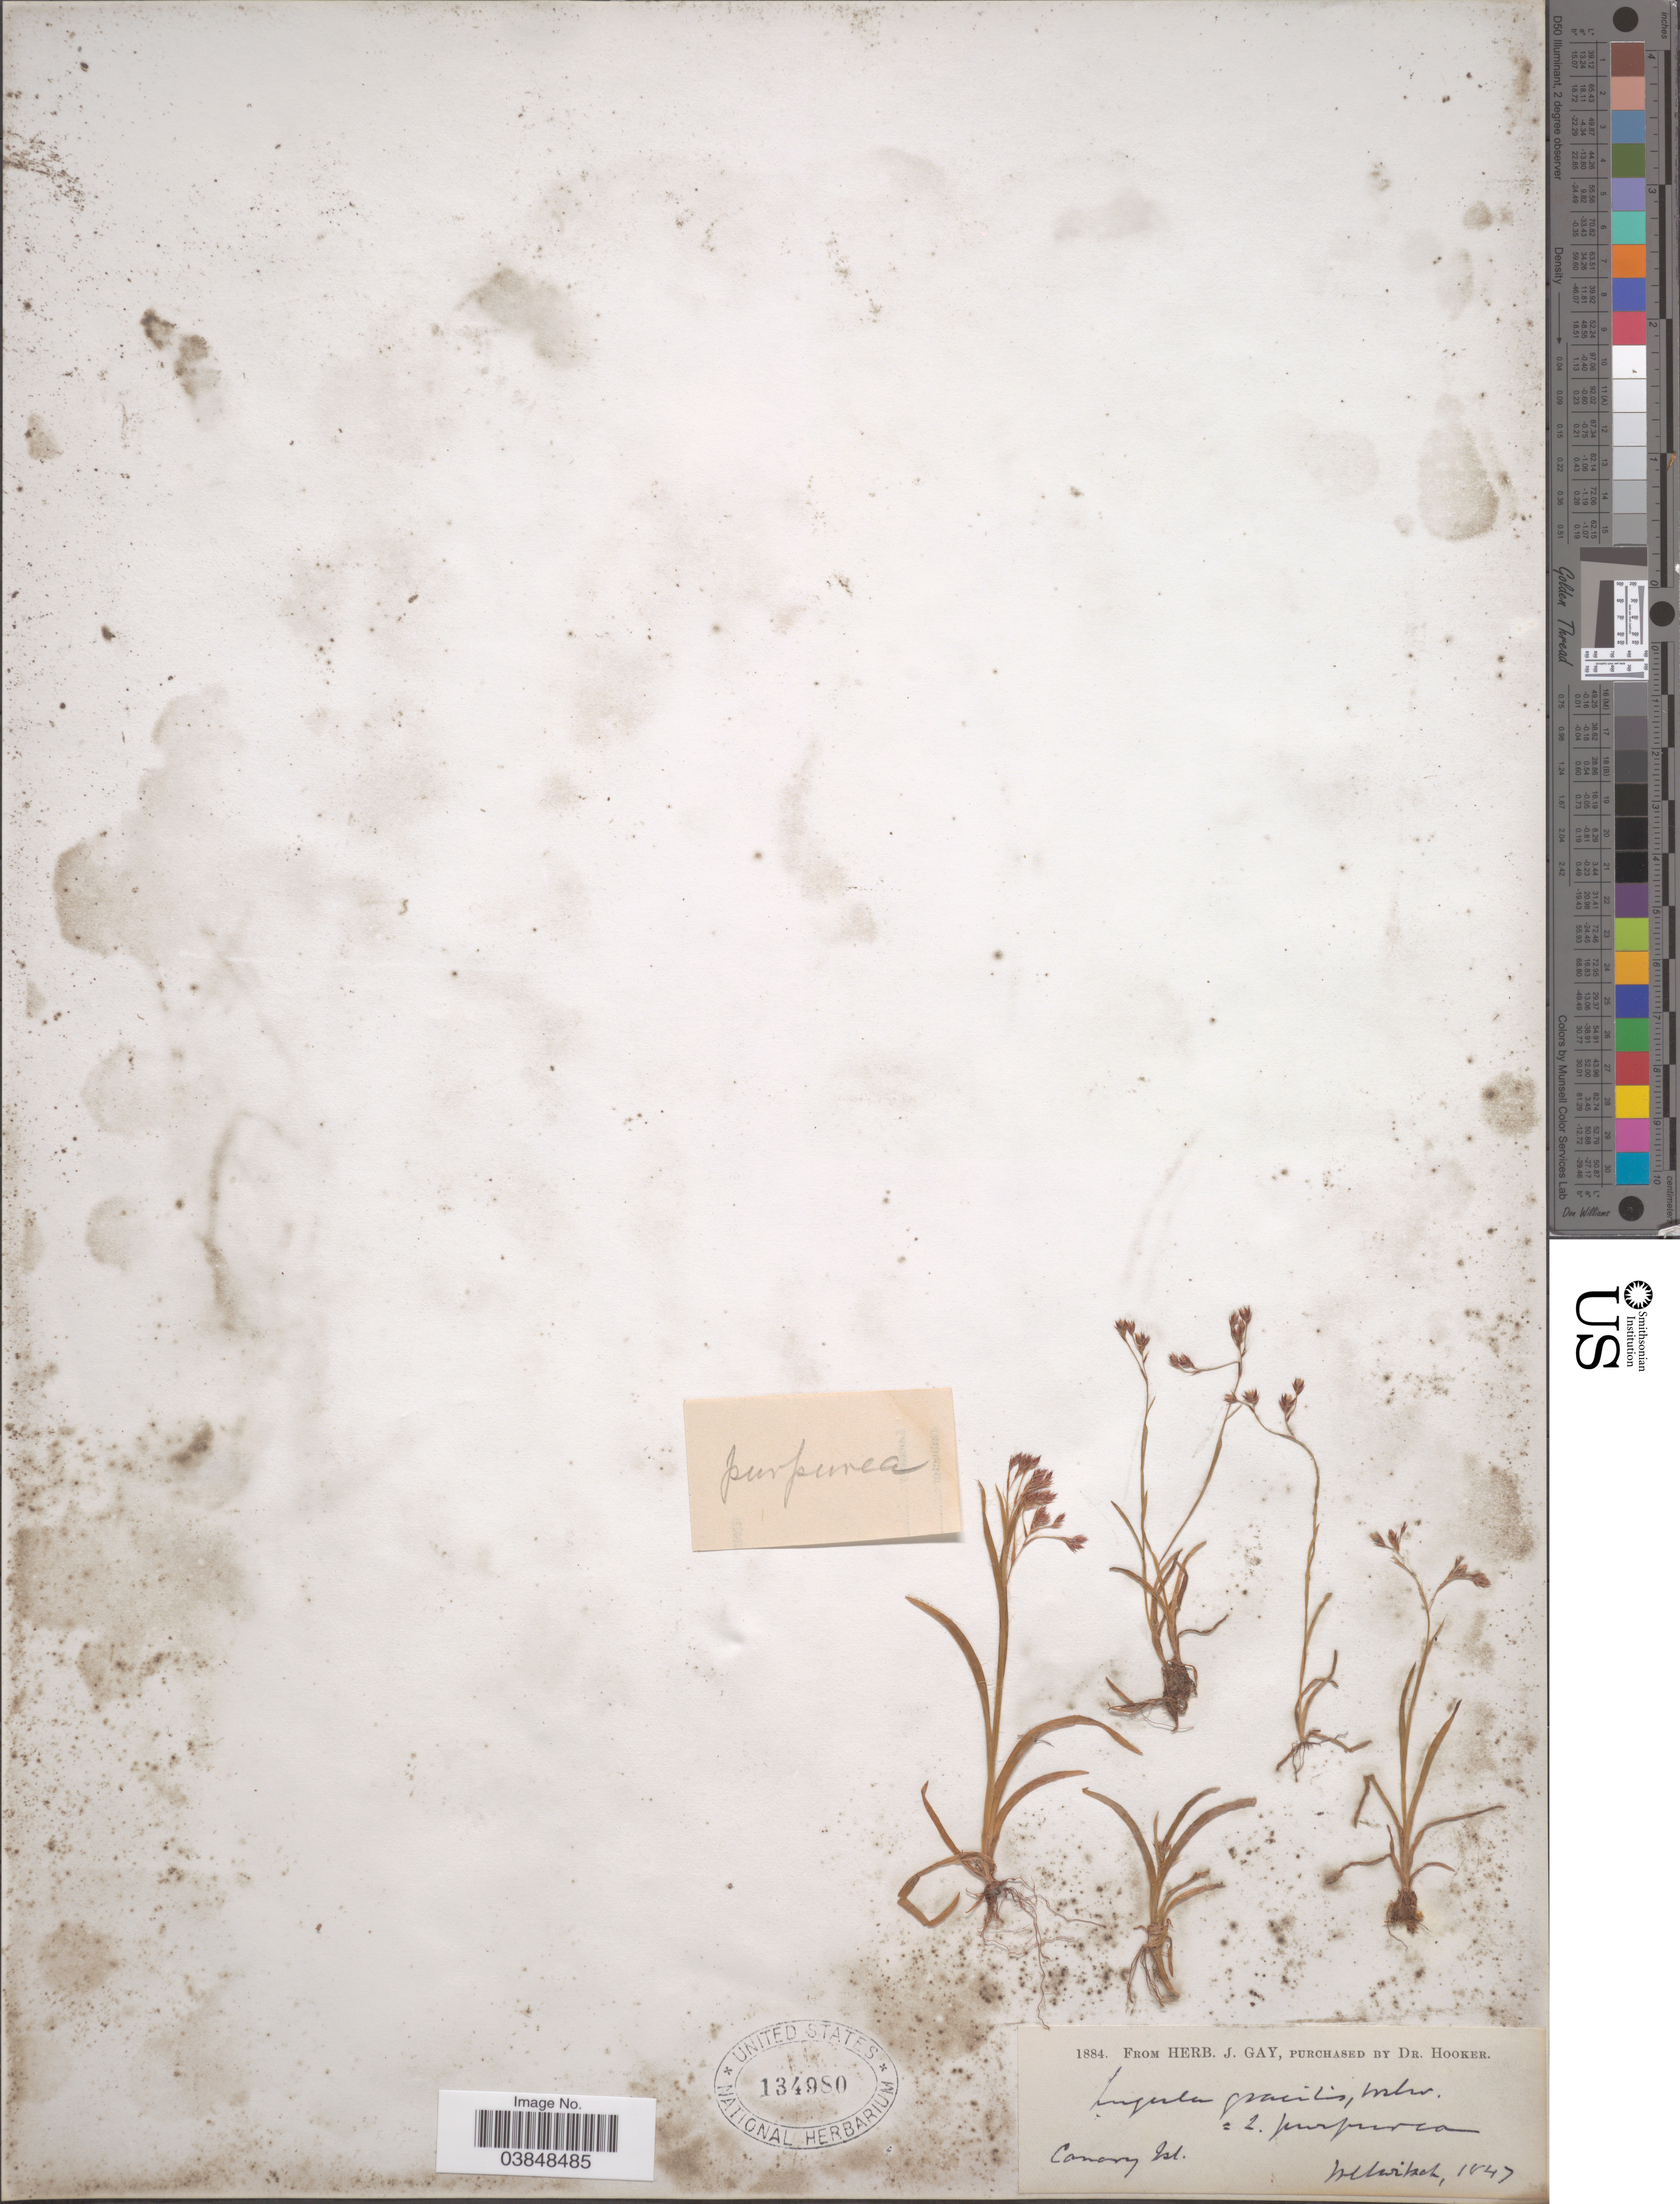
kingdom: Plantae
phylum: Tracheophyta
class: Liliopsida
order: Poales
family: Juncaceae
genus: Luzula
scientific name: Luzula purpurea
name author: Link ex E. Mey.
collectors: -. Welwitsch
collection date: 1847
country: Spain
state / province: Canarias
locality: Canary Isl.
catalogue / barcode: US 134980